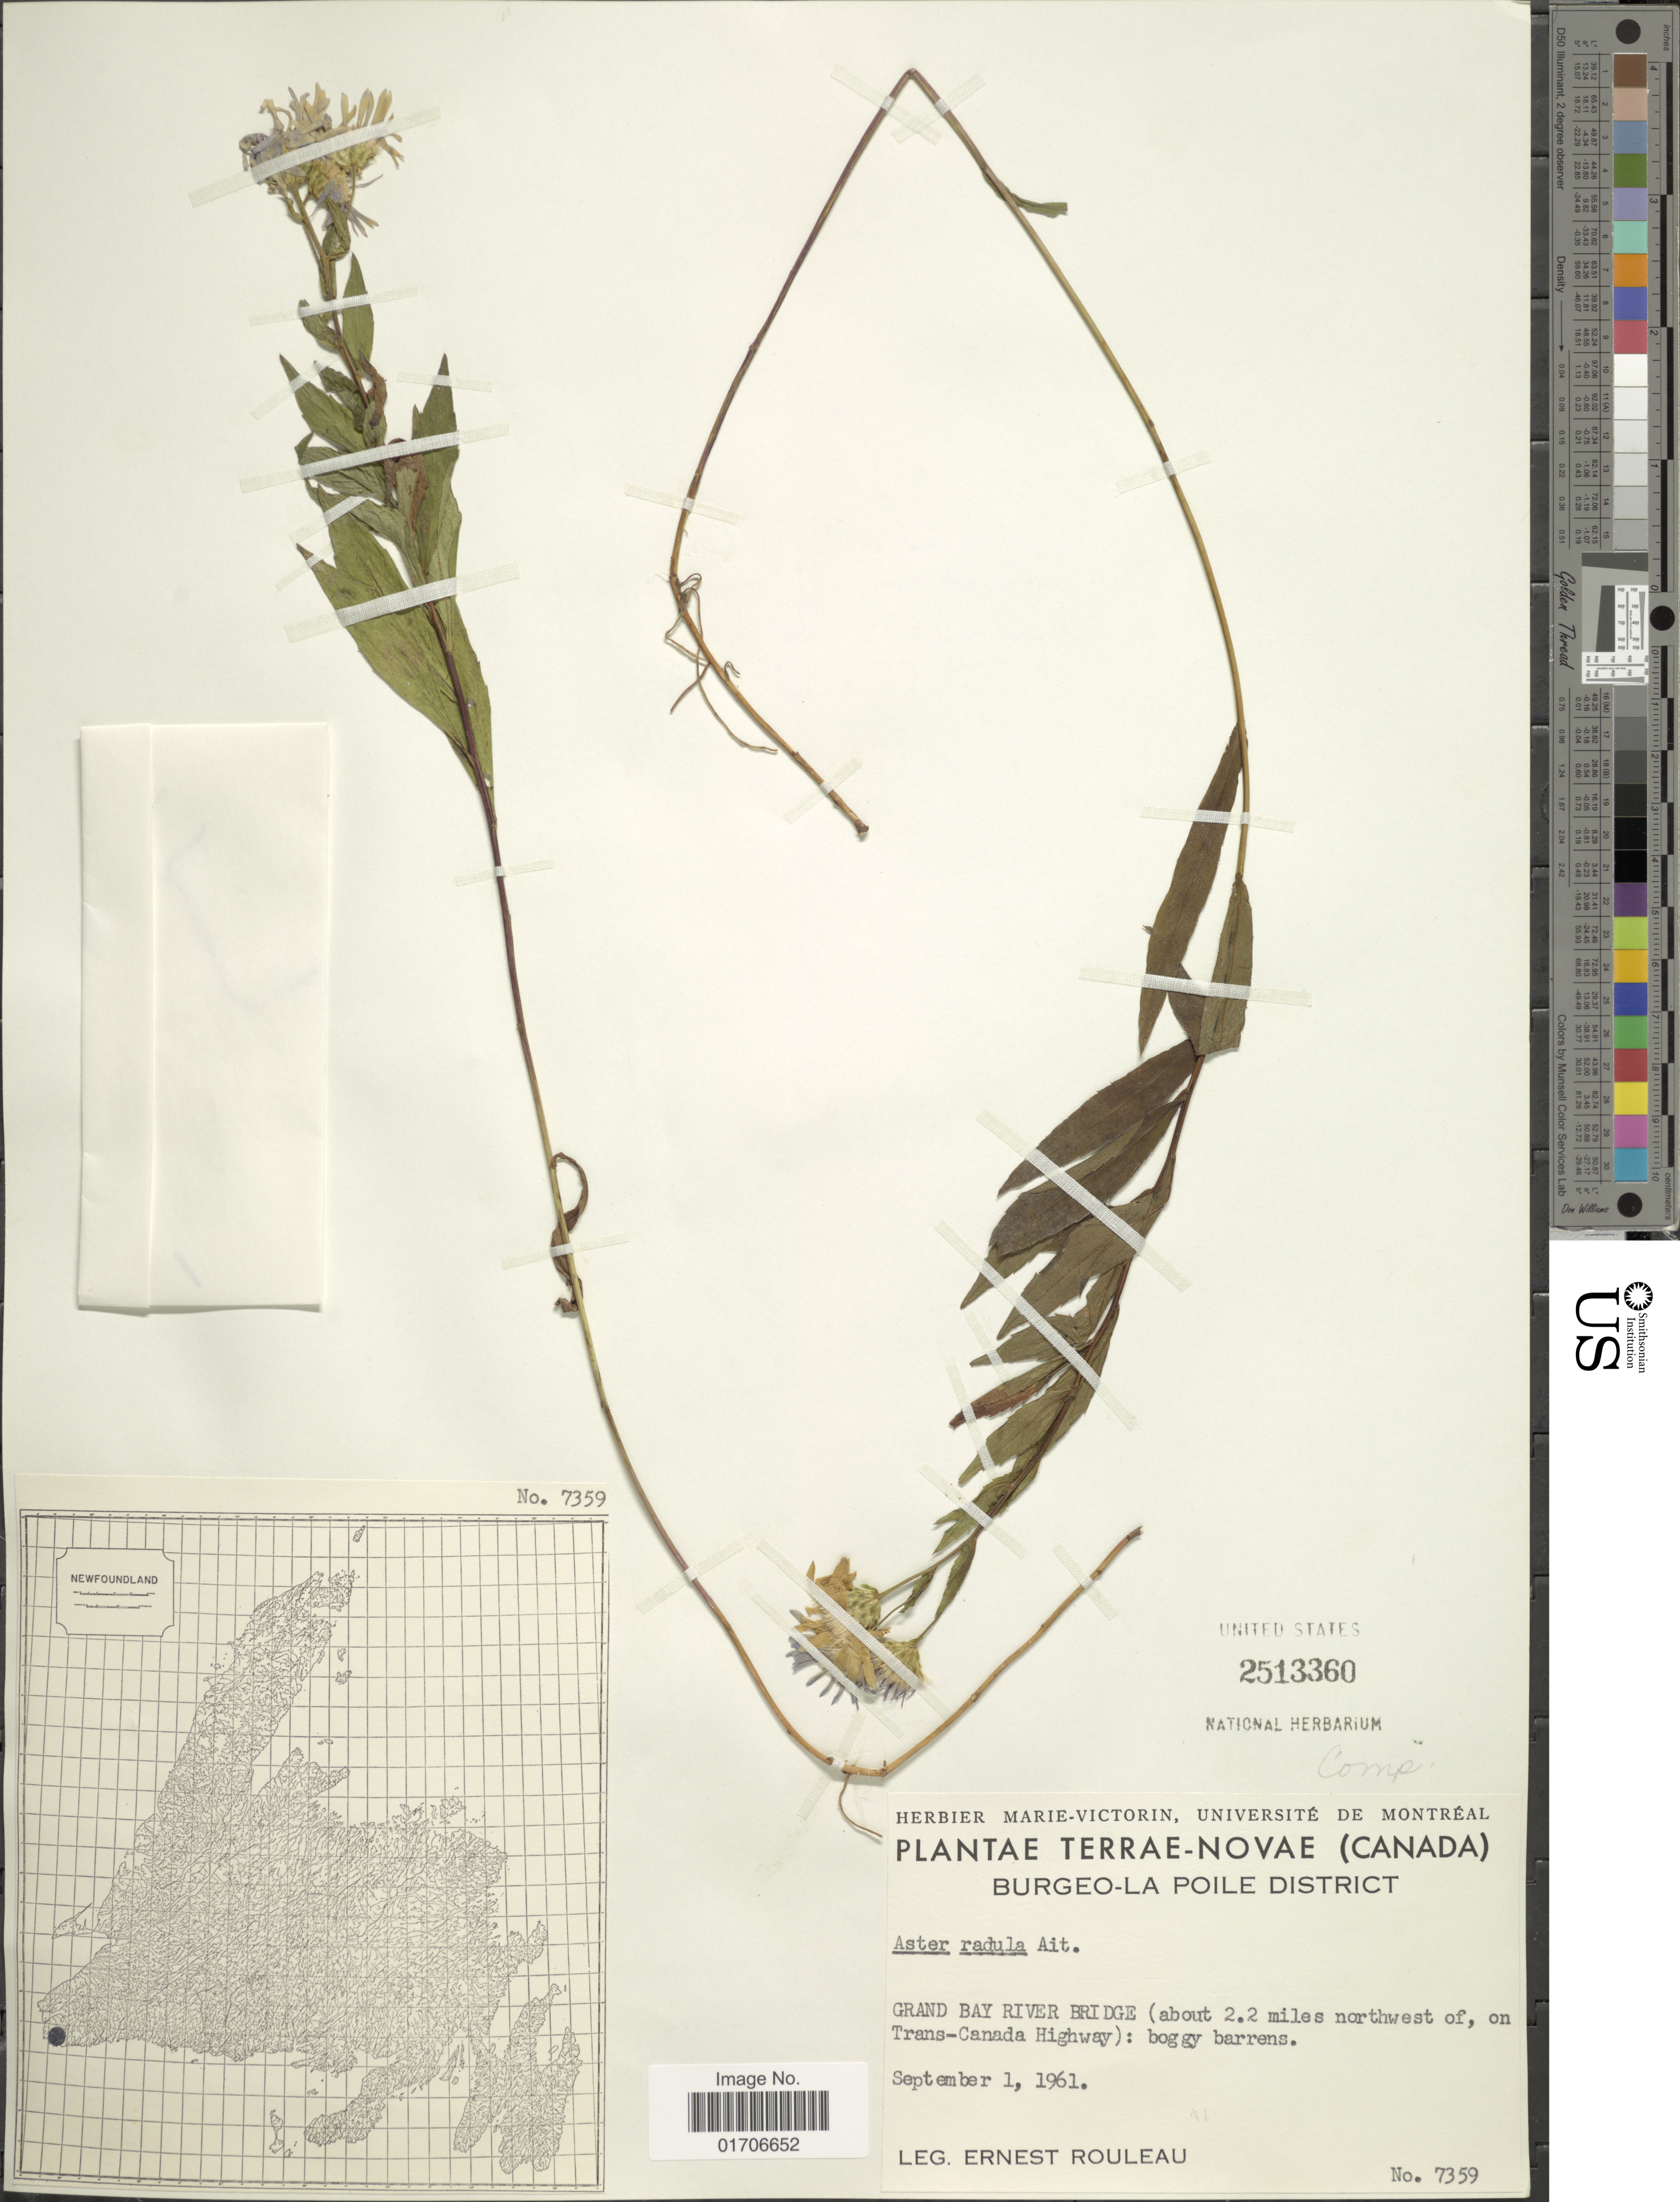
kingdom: Plantae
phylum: Tracheophyta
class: Magnoliopsida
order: Asterales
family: Asteraceae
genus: Eurybia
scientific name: Eurybia radula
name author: (Aiton) G.L. Nesom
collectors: E. Rouleau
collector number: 7359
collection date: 1961-09-01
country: Canada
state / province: Newfoundland and Labrador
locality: Terrae-Novae (Canada). Burgeo-La Poile District. Grand Bay River Bridge (about 2.2 miles northwest of, on Trans-Canada Highway): boggy barrens.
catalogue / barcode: US 2513360